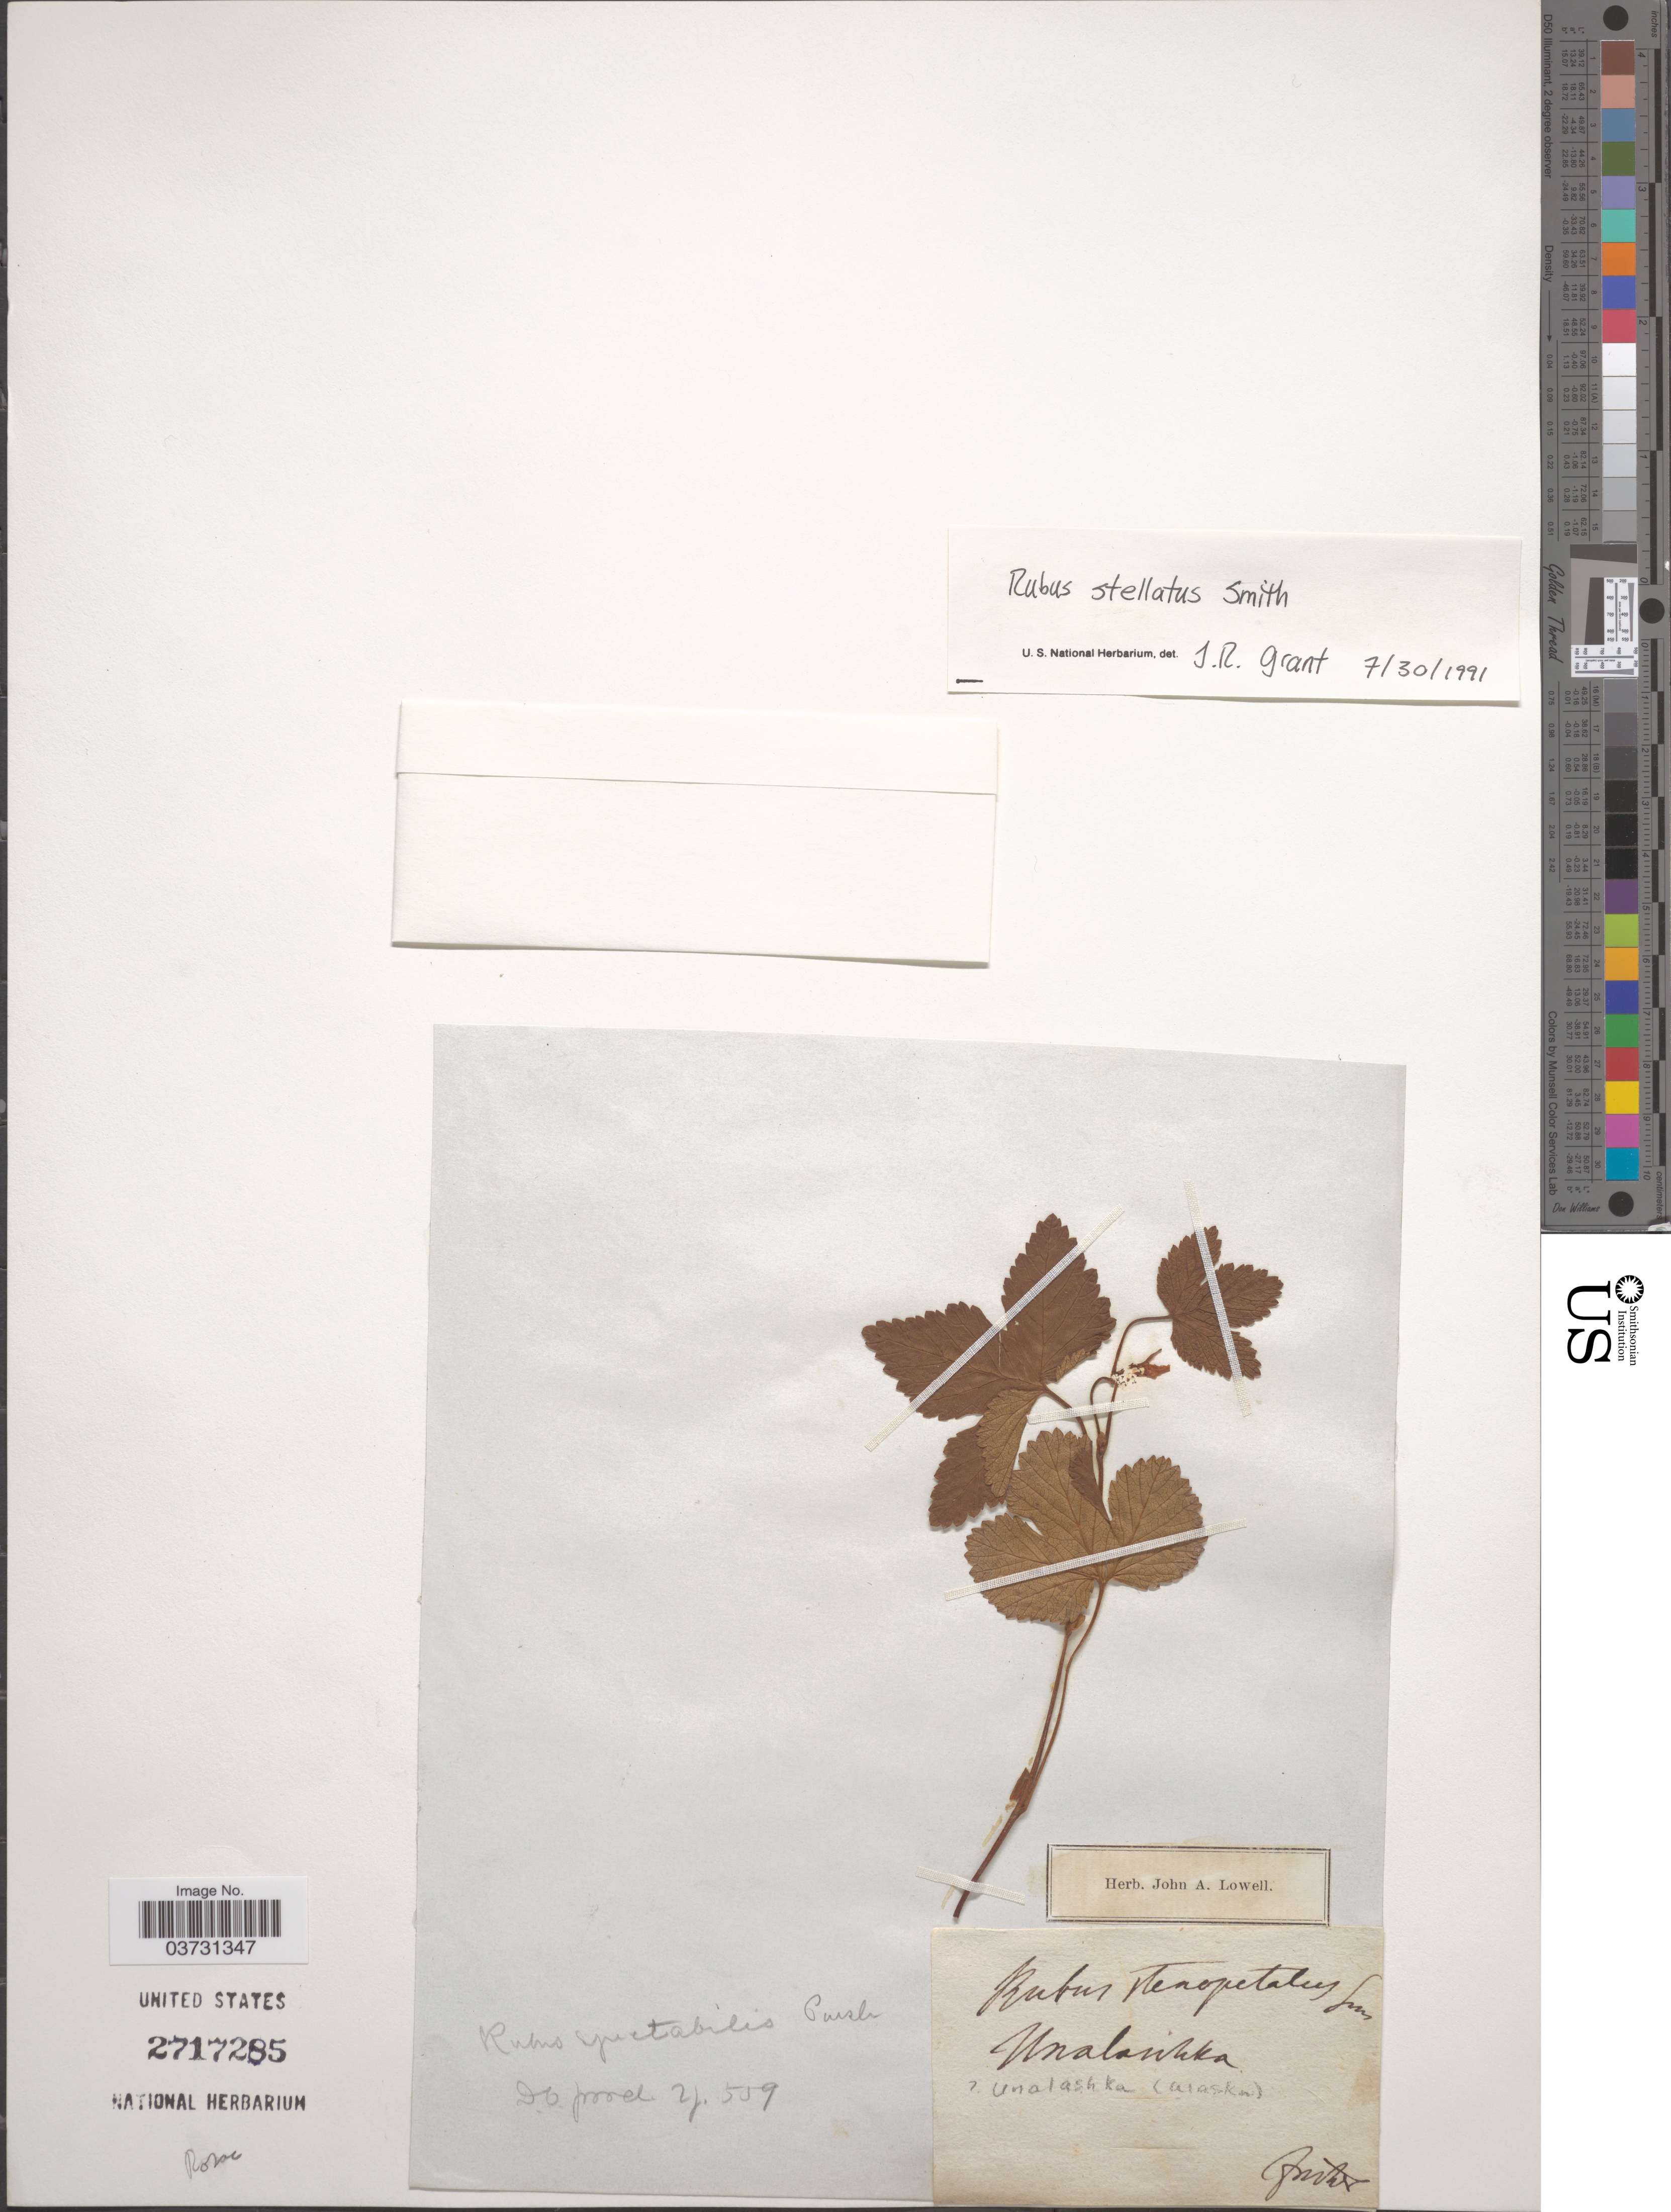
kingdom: Plantae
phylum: Tracheophyta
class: Magnoliopsida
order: Rosales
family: Rosaceae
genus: Rubus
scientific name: Rubus stellatus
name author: Sm.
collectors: J. A. Lowell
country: United States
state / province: Alaska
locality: Unalaska.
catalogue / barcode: US 2717285